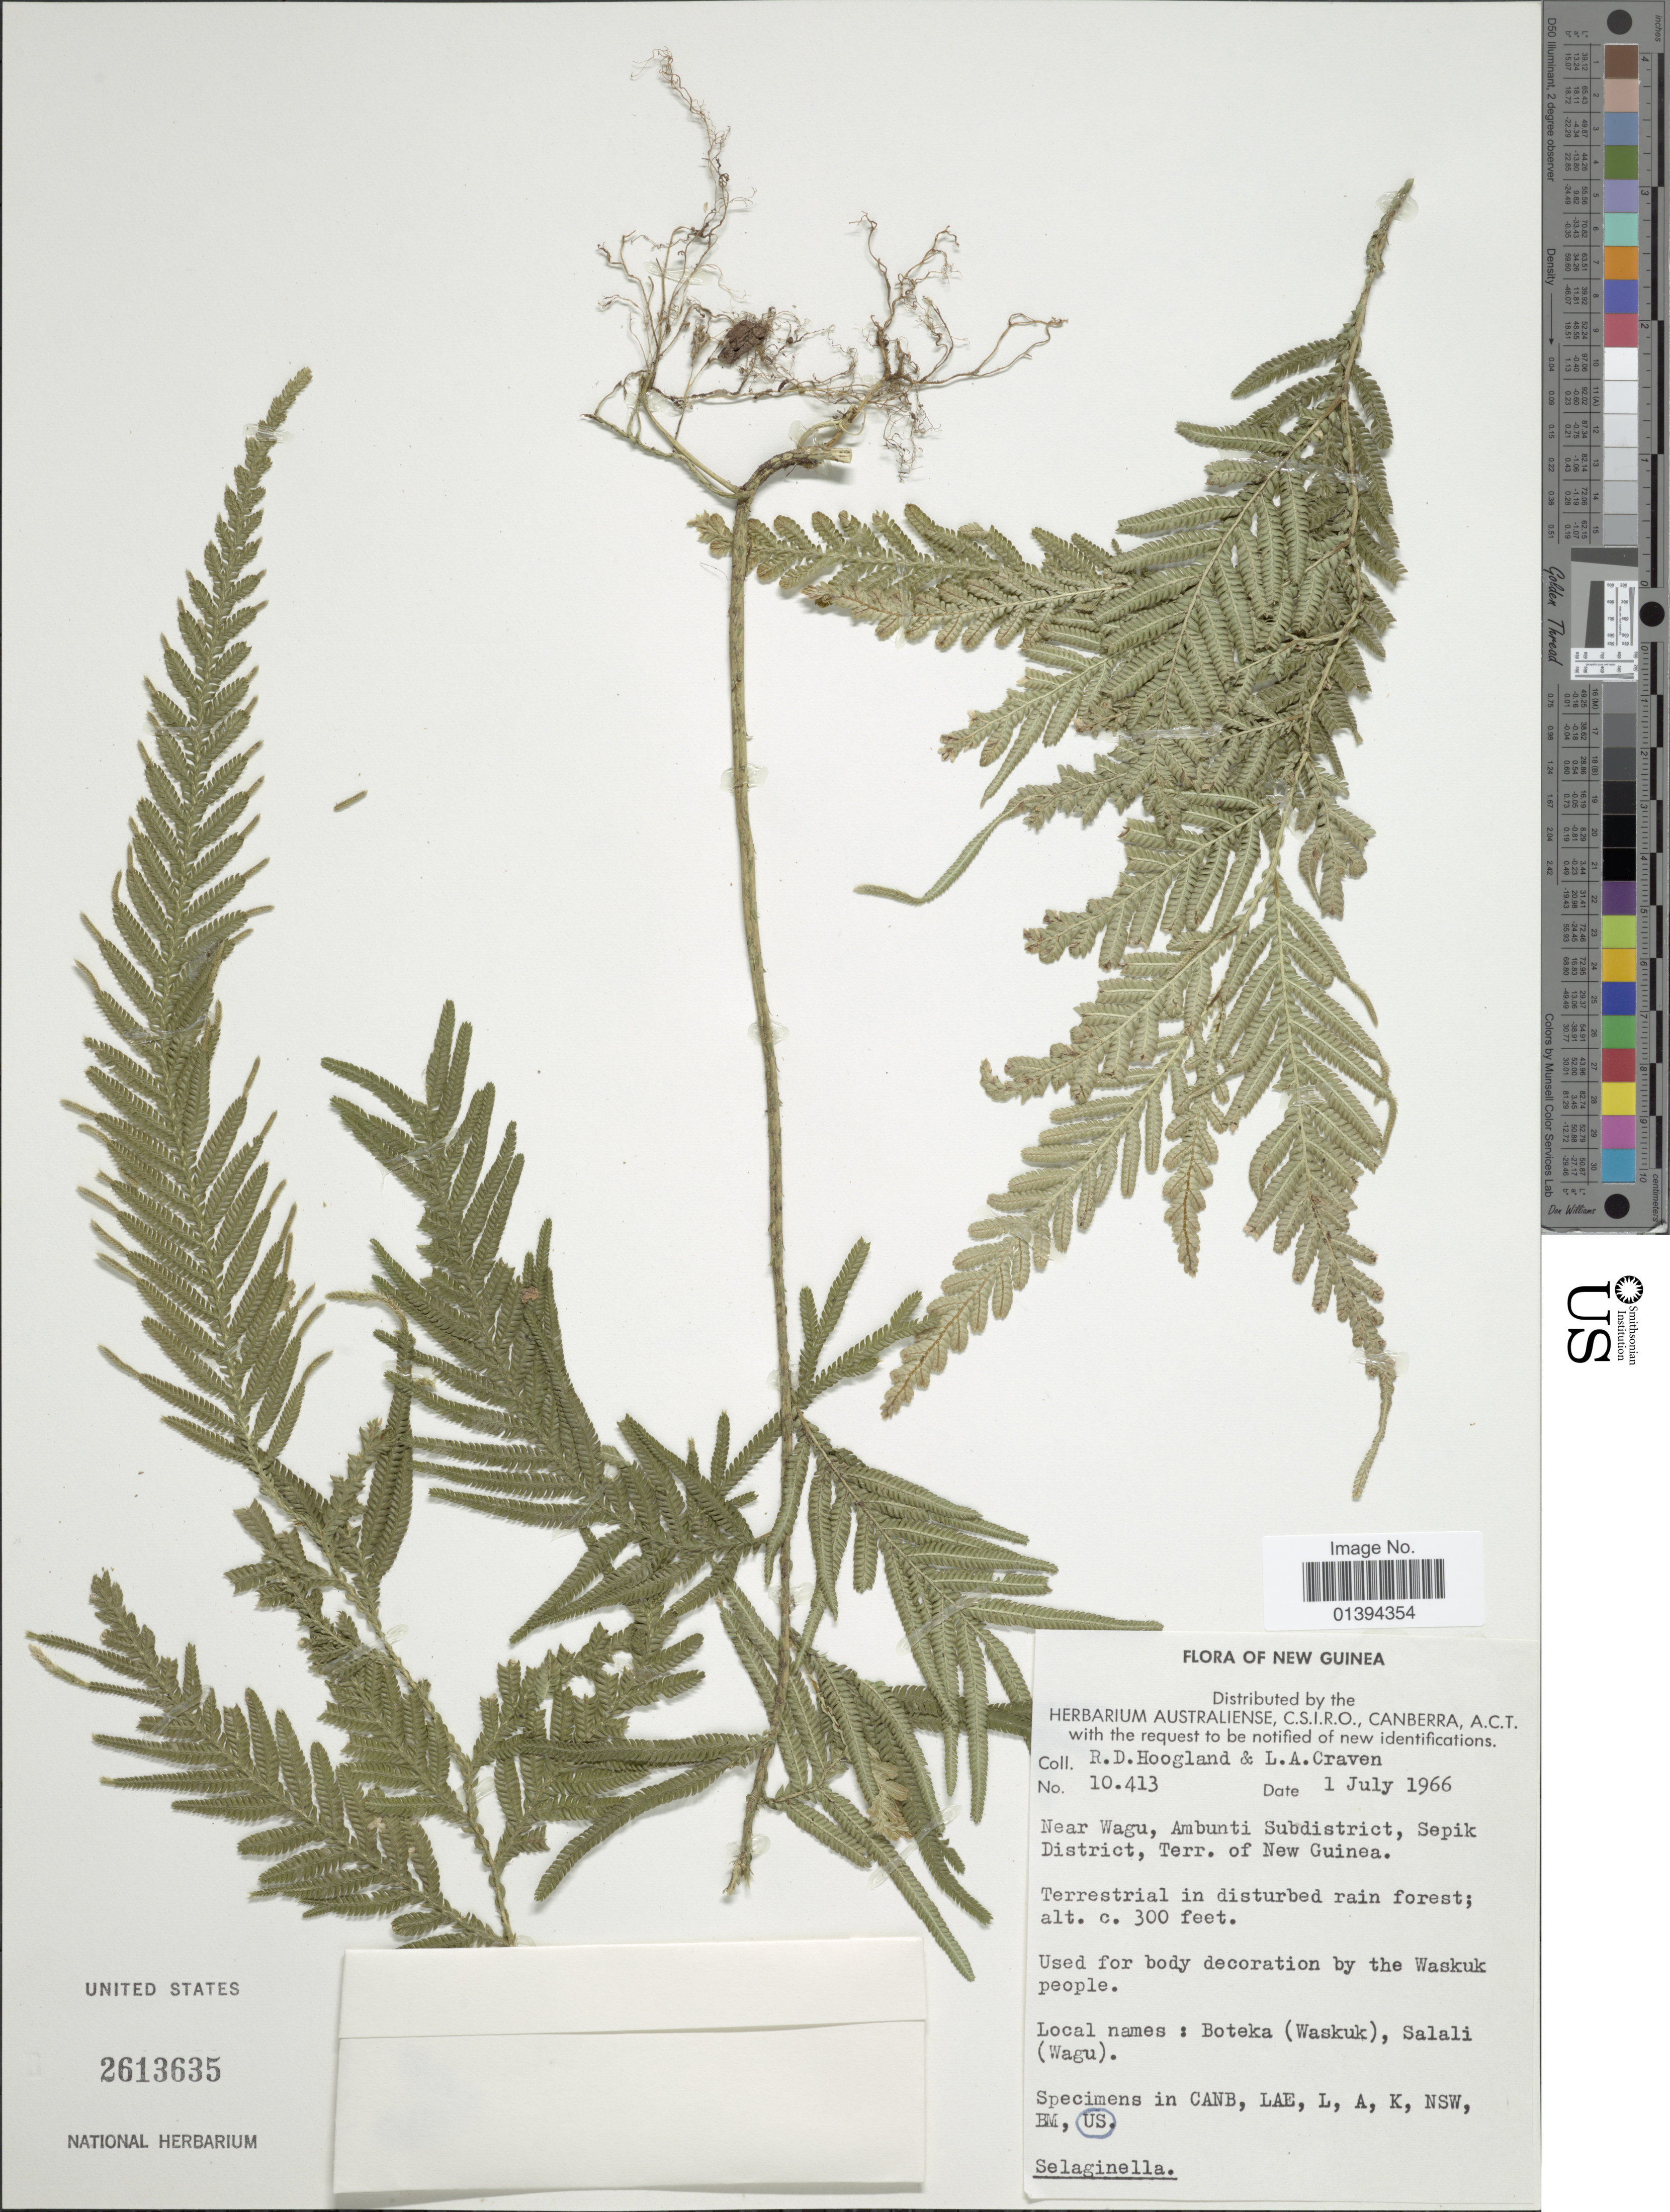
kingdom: Plantae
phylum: Tracheophyta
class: Lycopodiopsida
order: Selaginellales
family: Selaginellaceae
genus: Selaginella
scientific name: Selaginella sp.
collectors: R. D. Hoogland & L. A. Craven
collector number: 10413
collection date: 1966-07-01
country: Papua New Guinea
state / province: East Sepik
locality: New Guinea, Near Wagu, Ambunti Subdistrict, Sepik District, Terr. of New Guinea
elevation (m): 91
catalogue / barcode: US 2613635